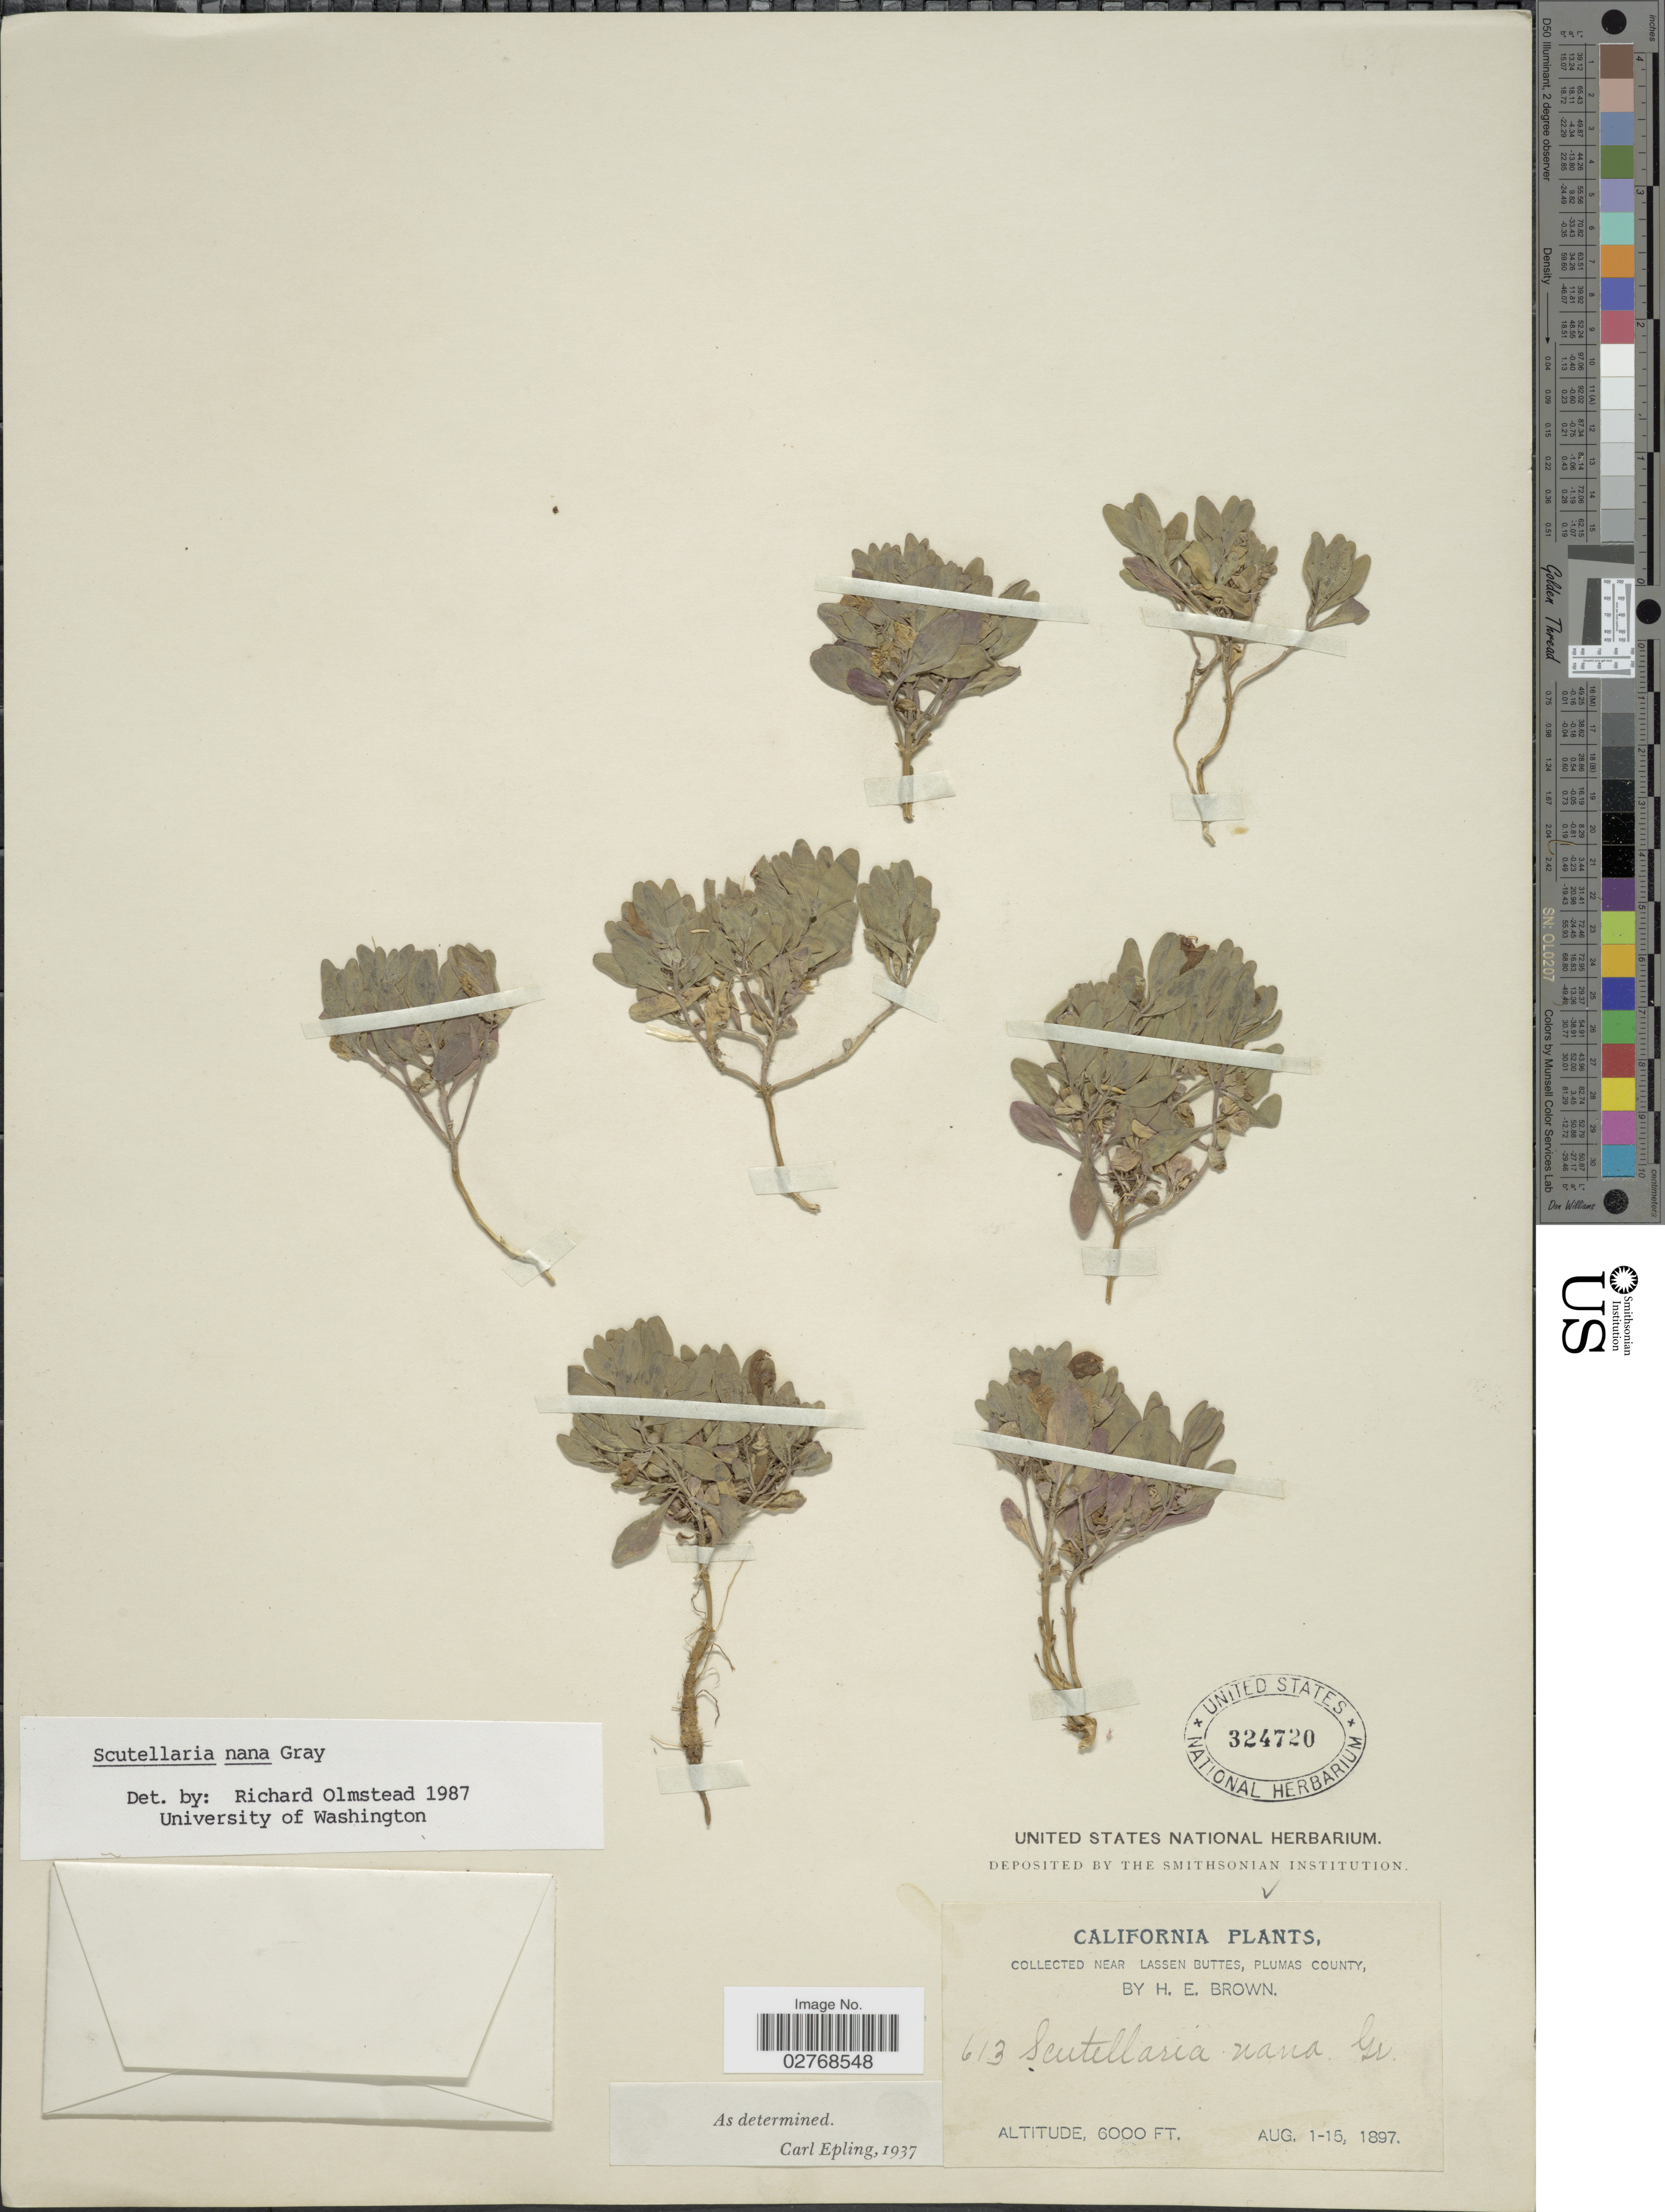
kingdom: Plantae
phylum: Tracheophyta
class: Magnoliopsida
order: Lamiales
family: Lamiaceae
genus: Scutellaria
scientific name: Scutellaria nana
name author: A. Gray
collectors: H. E. Brown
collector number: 613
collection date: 1897-08-01/1897-08-15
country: United States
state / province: California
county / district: Plumas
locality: Near Lassen Buttes, Plumas County.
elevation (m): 1829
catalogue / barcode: US 324720